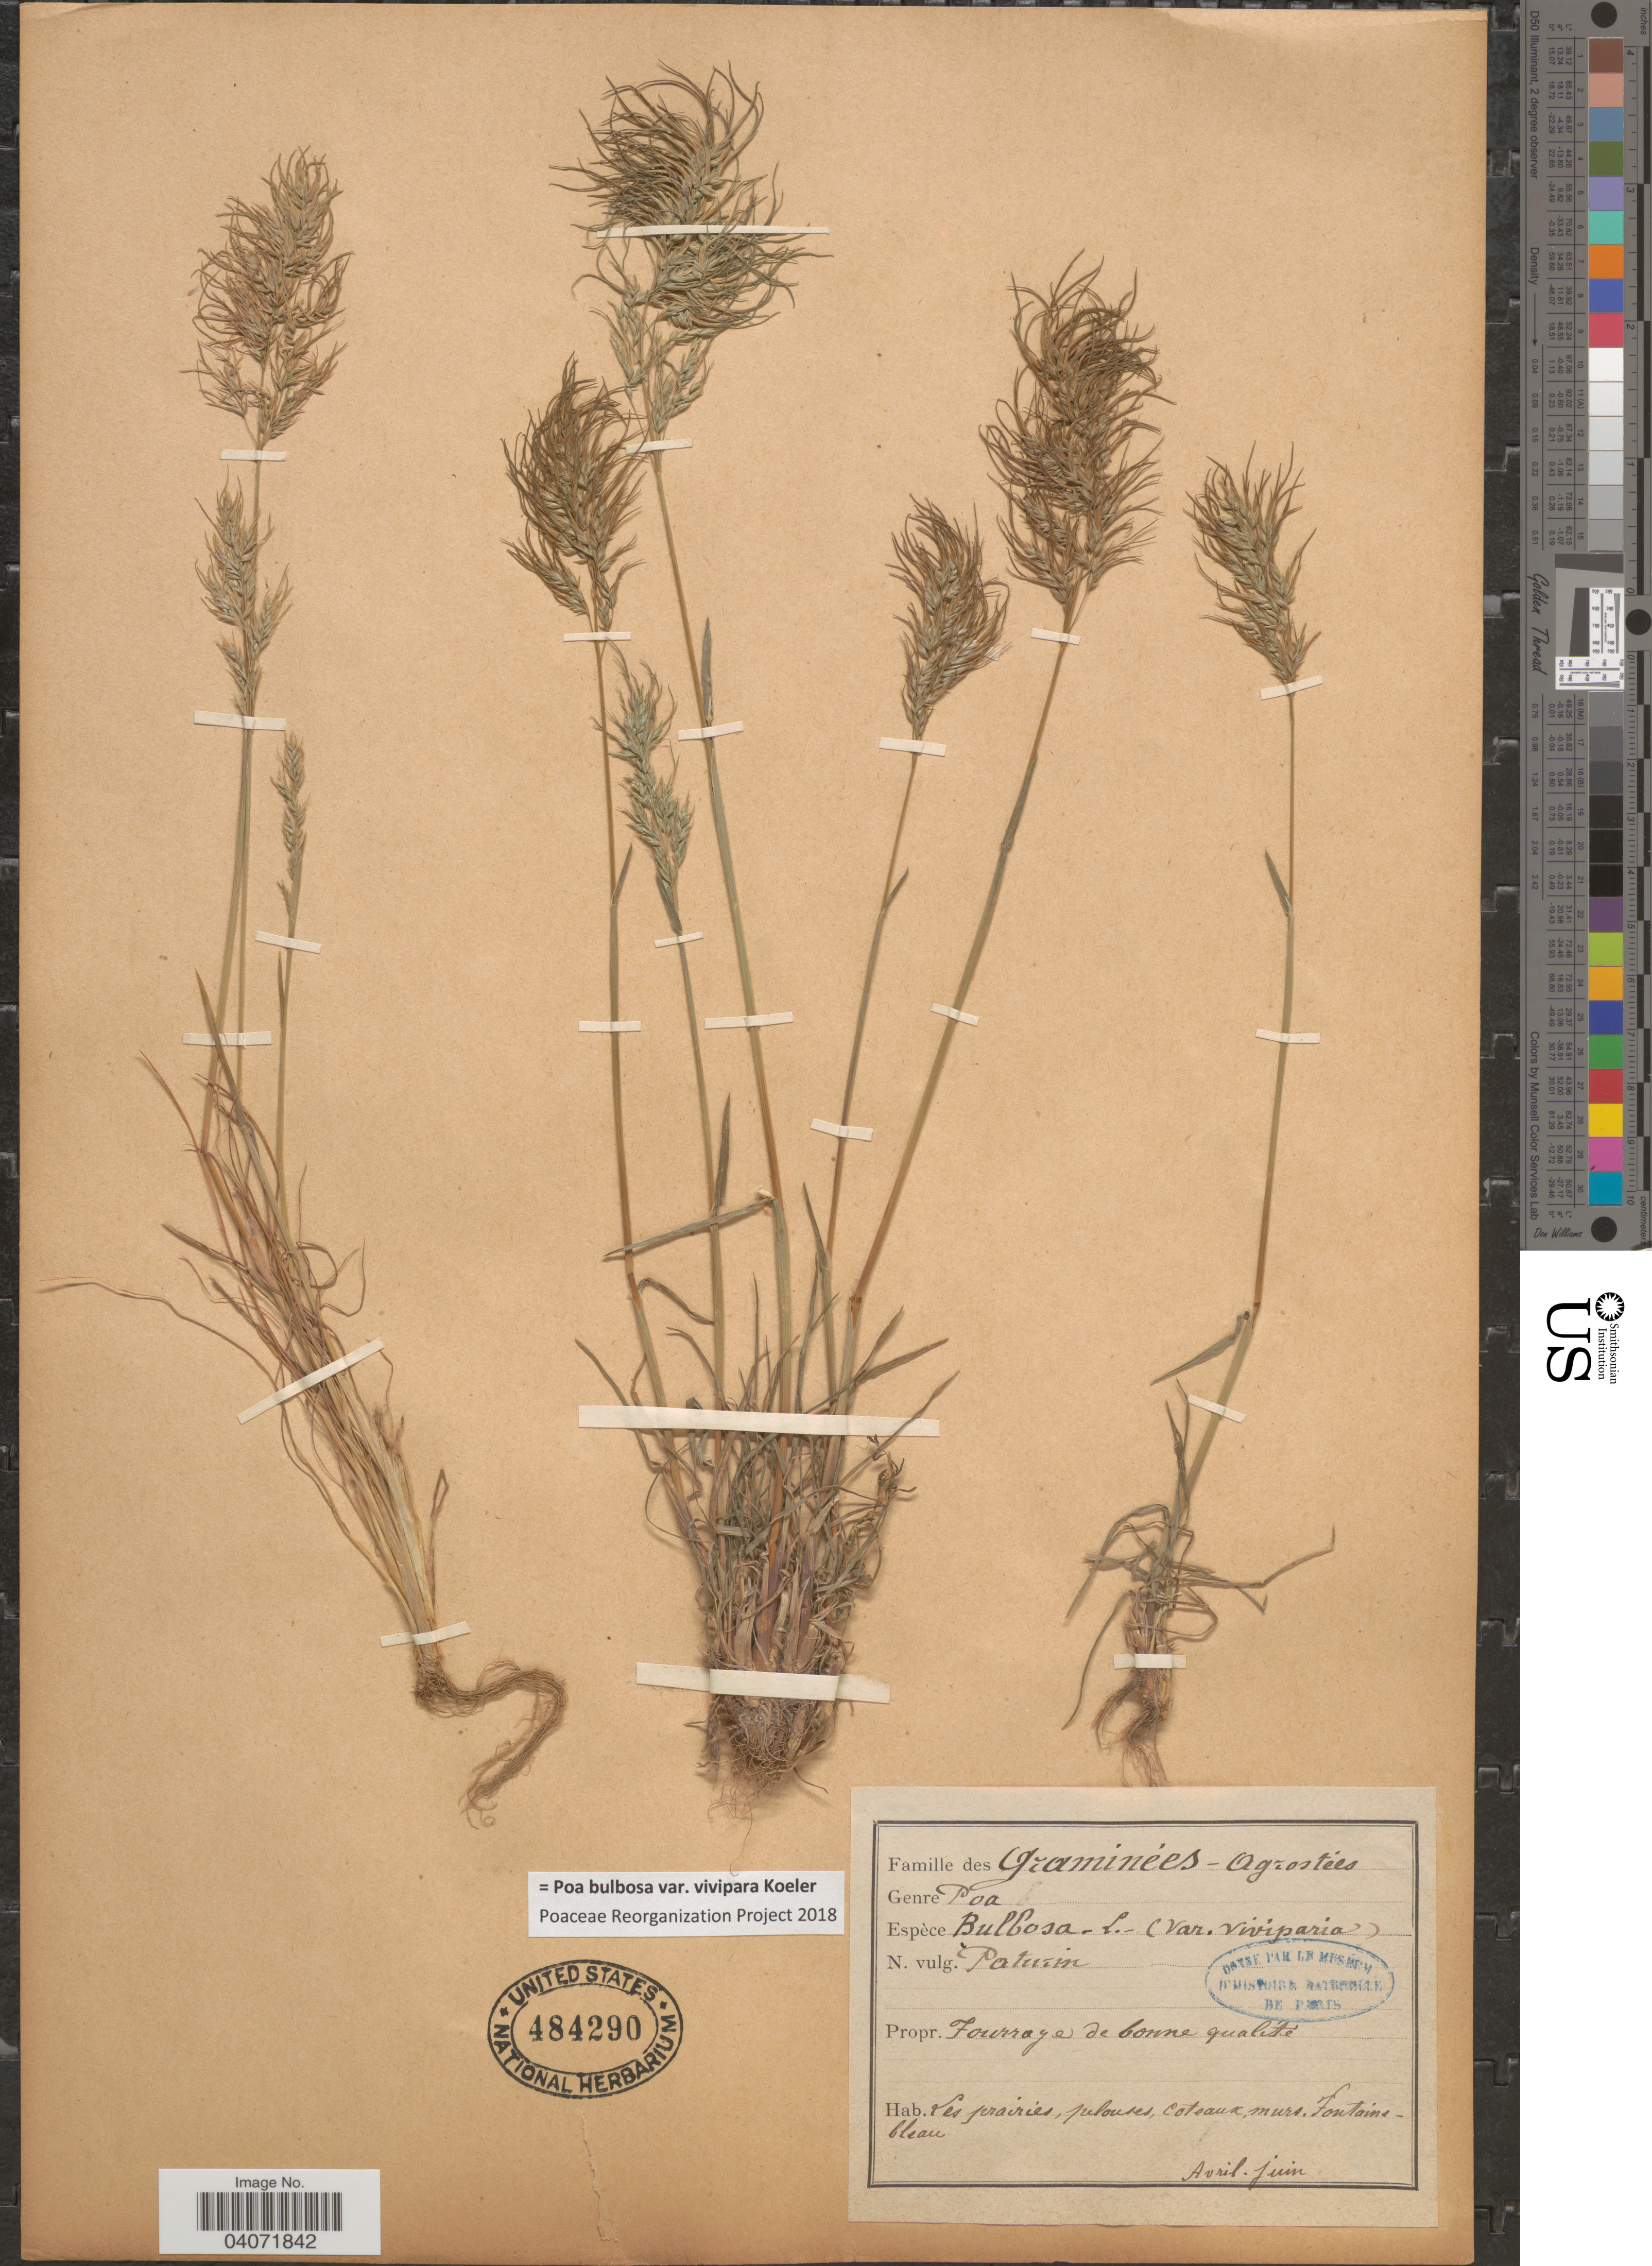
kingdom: Plantae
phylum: Tracheophyta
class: Liliopsida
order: Poales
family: Poaceae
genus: Poa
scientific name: Poa bulbosa subsp. bulbosa var. vivipara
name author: Koeler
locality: Fourrage de bonne qualite.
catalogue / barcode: US 484290